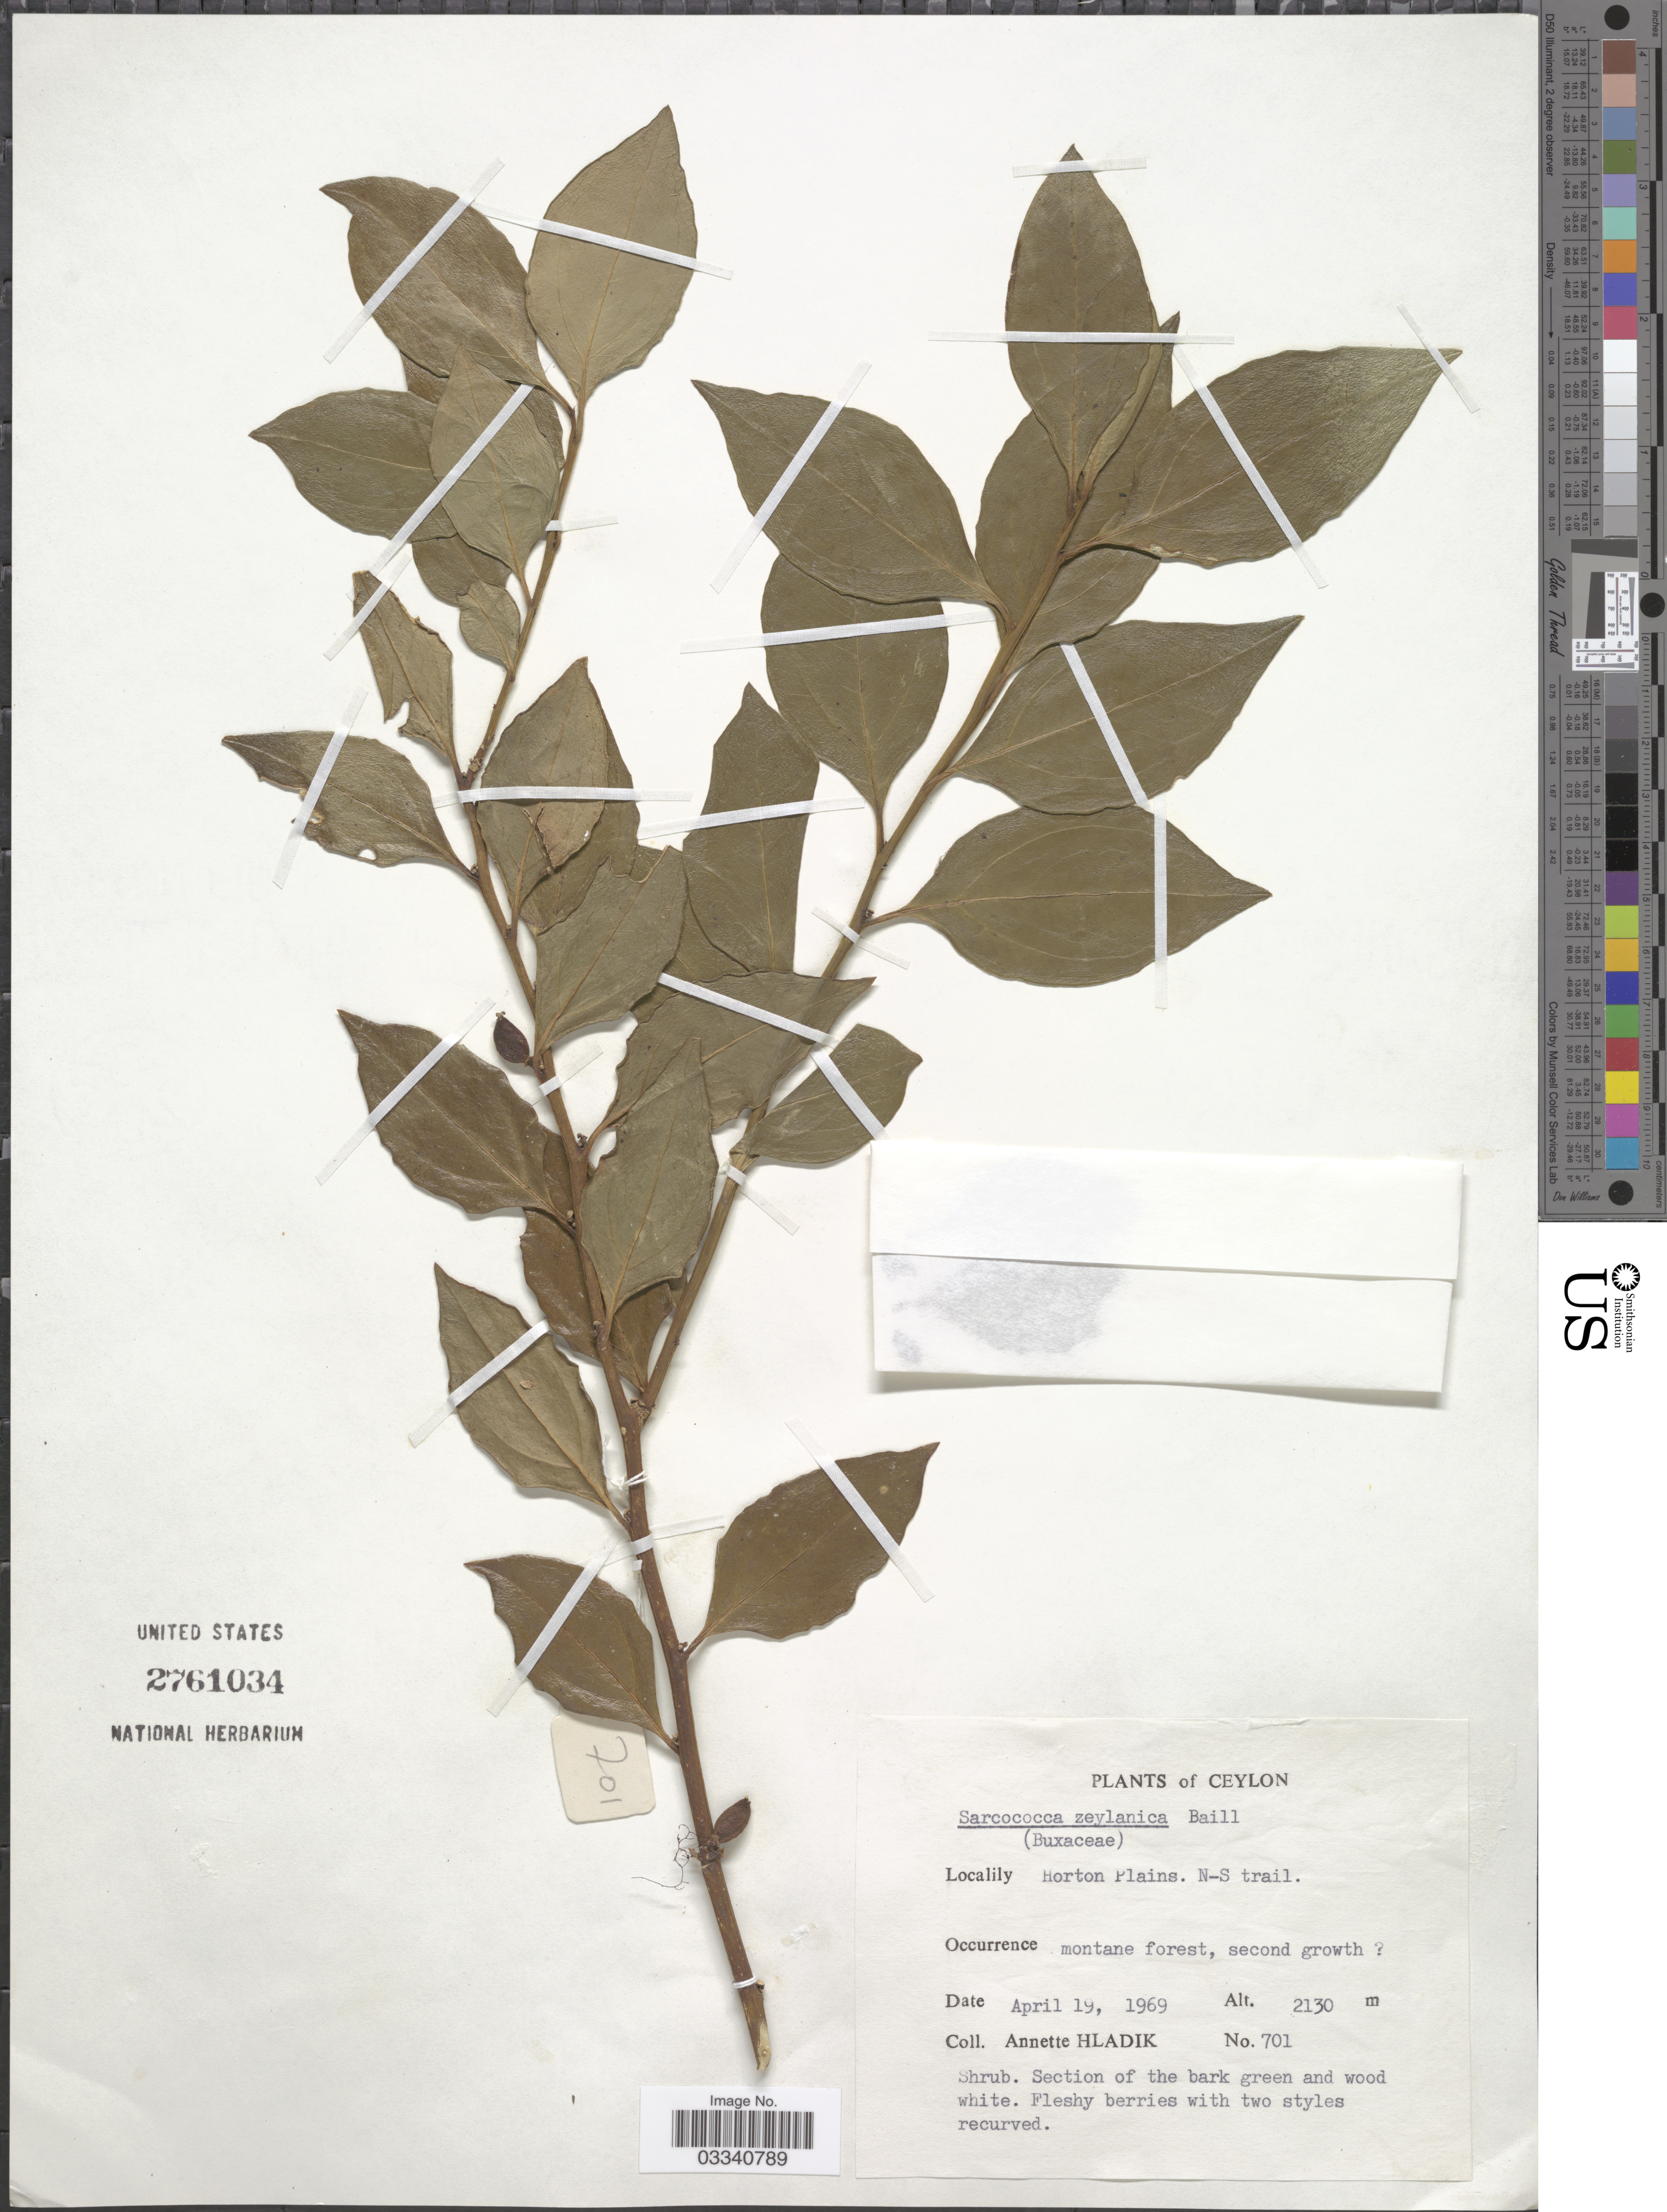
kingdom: Plantae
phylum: Tracheophyta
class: Magnoliopsida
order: Buxales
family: Buxaceae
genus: Sarcococca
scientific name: Sarcococca zeylanica var. zeylanica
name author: Baill.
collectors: A. Hladik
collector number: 701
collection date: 1969-04-19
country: Sri Lanka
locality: Ceylon. Horton Plains. N-S trail.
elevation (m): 2130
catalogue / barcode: US 2761034